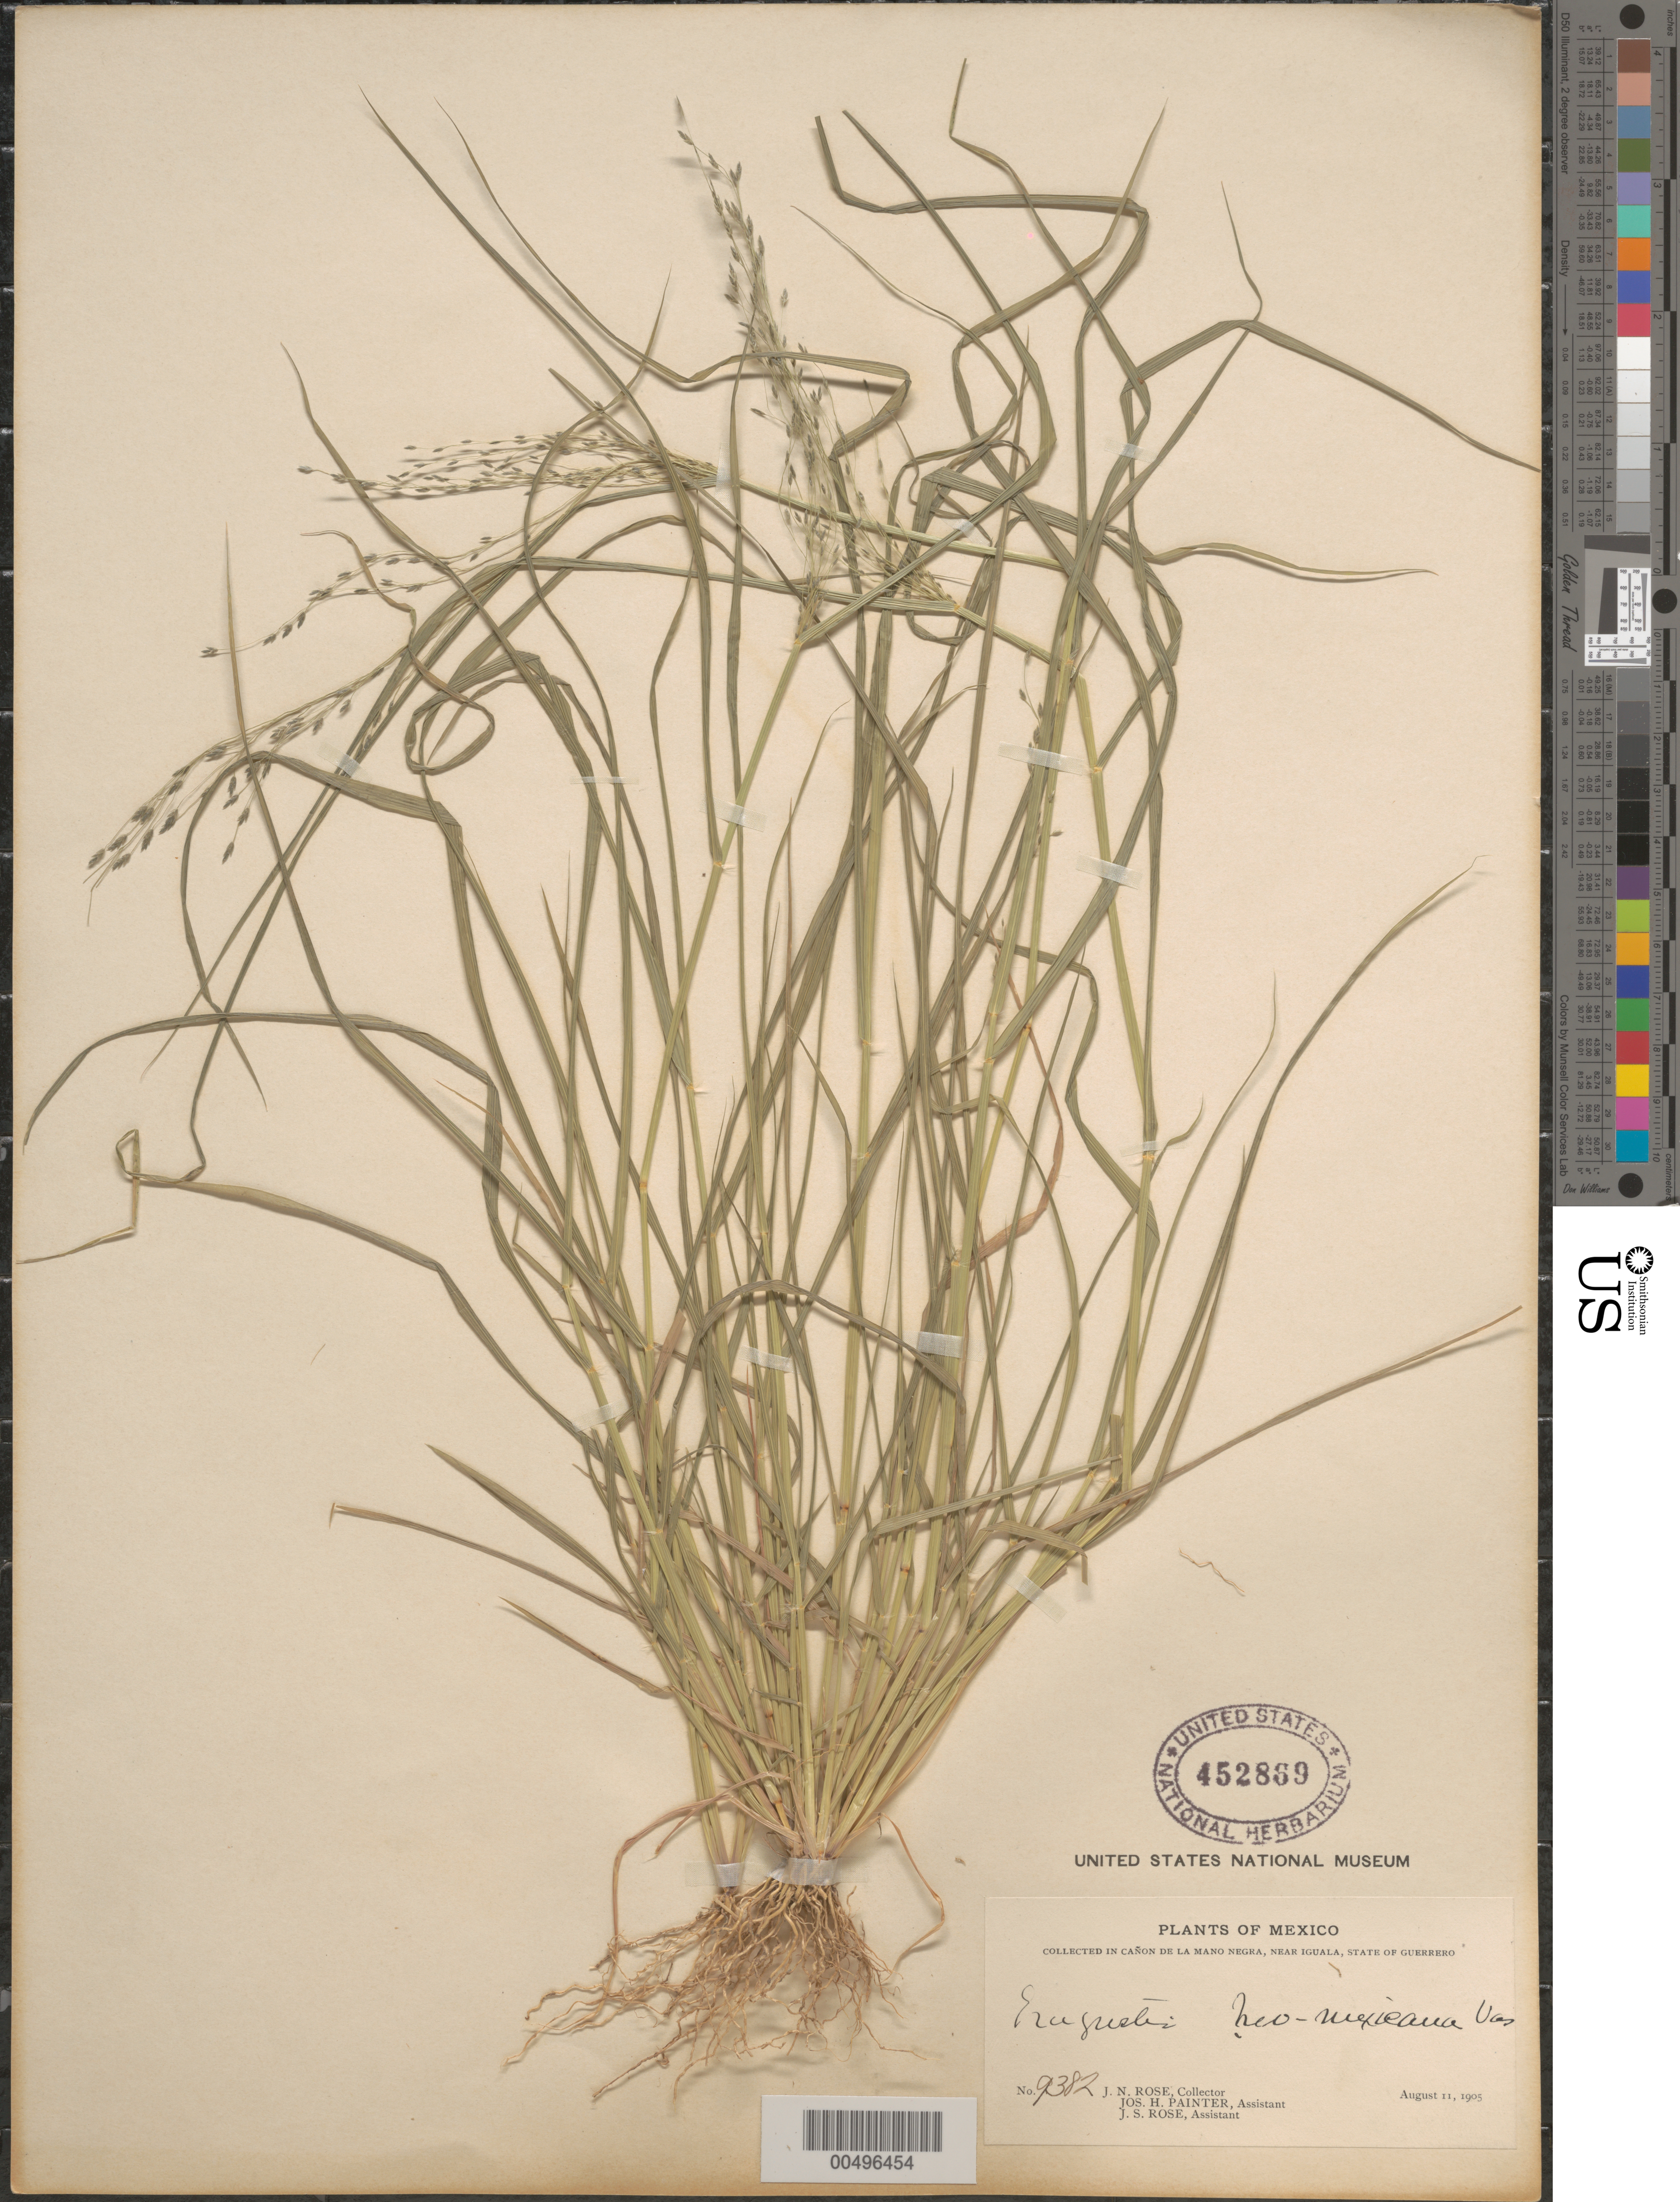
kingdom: Plantae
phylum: Tracheophyta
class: Liliopsida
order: Poales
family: Poaceae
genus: Eragrostis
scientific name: Eragrostis pectinacea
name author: (Michx.) Nees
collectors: J. N. Rose, J. H. Painter & J. S. Rose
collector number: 9382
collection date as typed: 11 Aug 1905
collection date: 1905-08-11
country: Mexico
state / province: Guerrero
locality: In Cañon de la Mano Negra, near Iguala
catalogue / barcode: US 452869